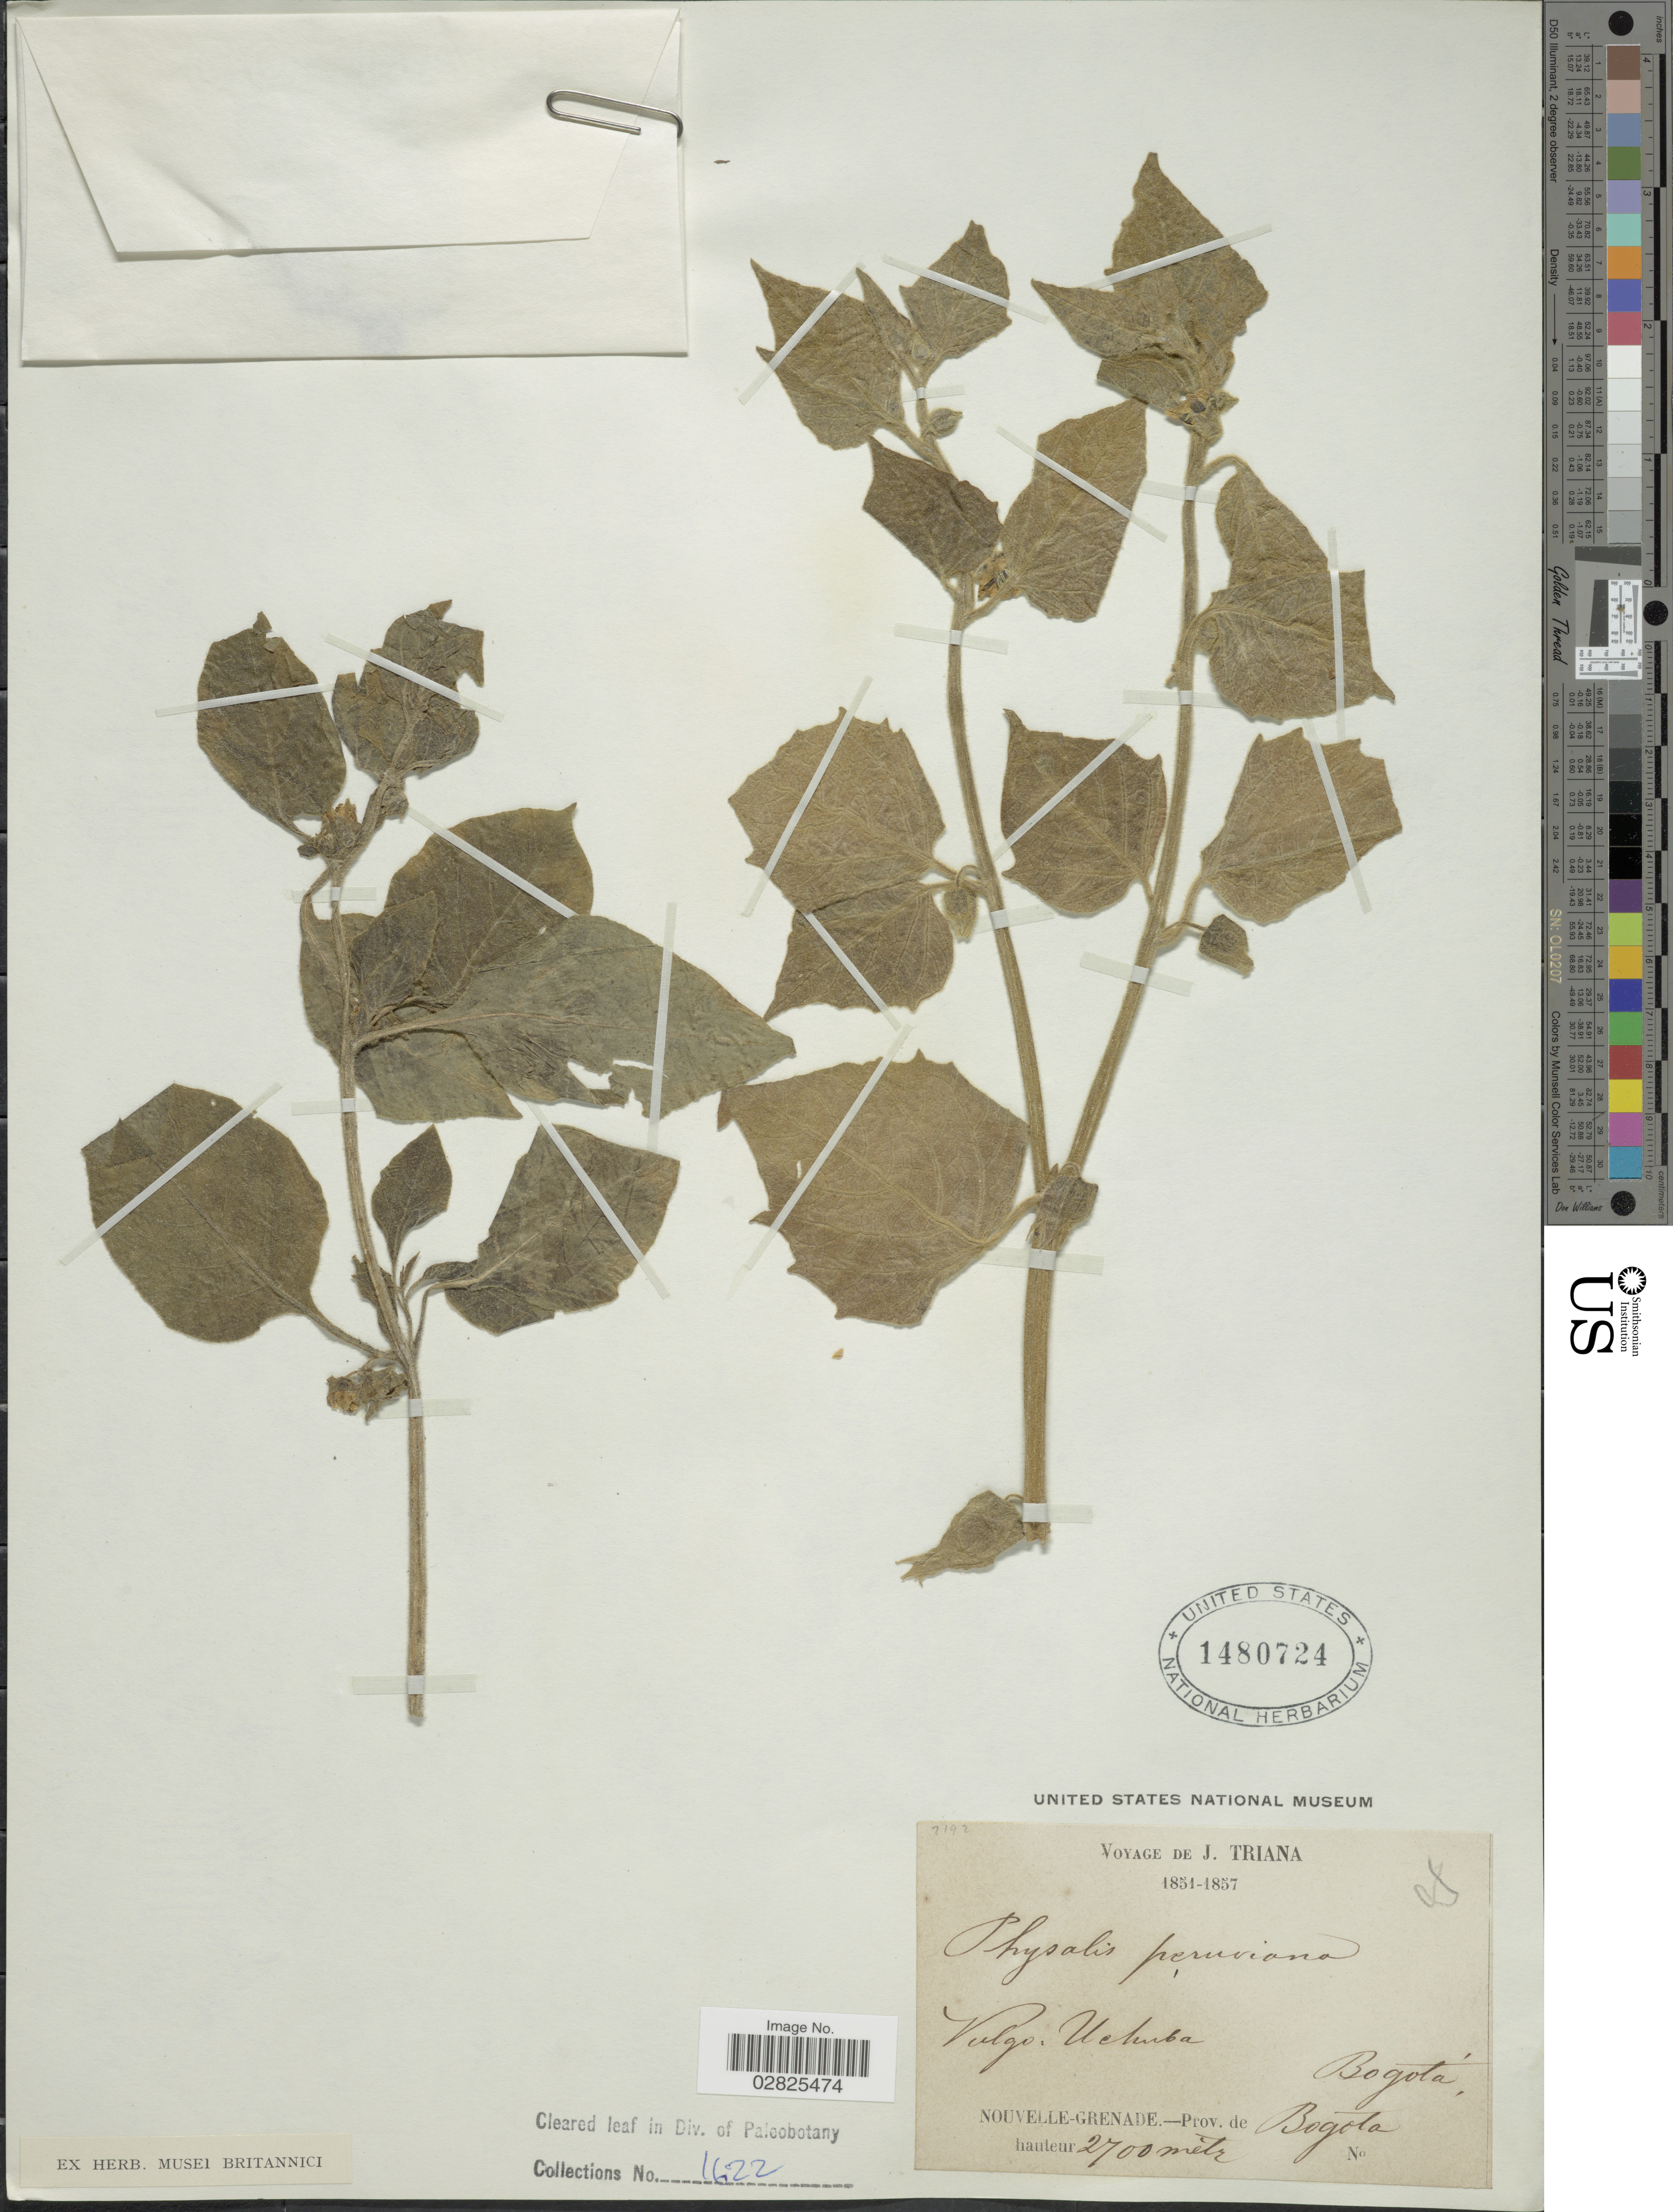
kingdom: Plantae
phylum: Tracheophyta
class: Magnoliopsida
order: Solanales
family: Solanaceae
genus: Physalis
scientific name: Physalis peruviana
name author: L.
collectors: J. Triana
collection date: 1851/1857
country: Colombia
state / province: Bogota D.C.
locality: Vulgo, Uchuba. Bogotá, Nouvelle-Grenade.-Prov. de Bogota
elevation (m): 2700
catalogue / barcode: US 1480724